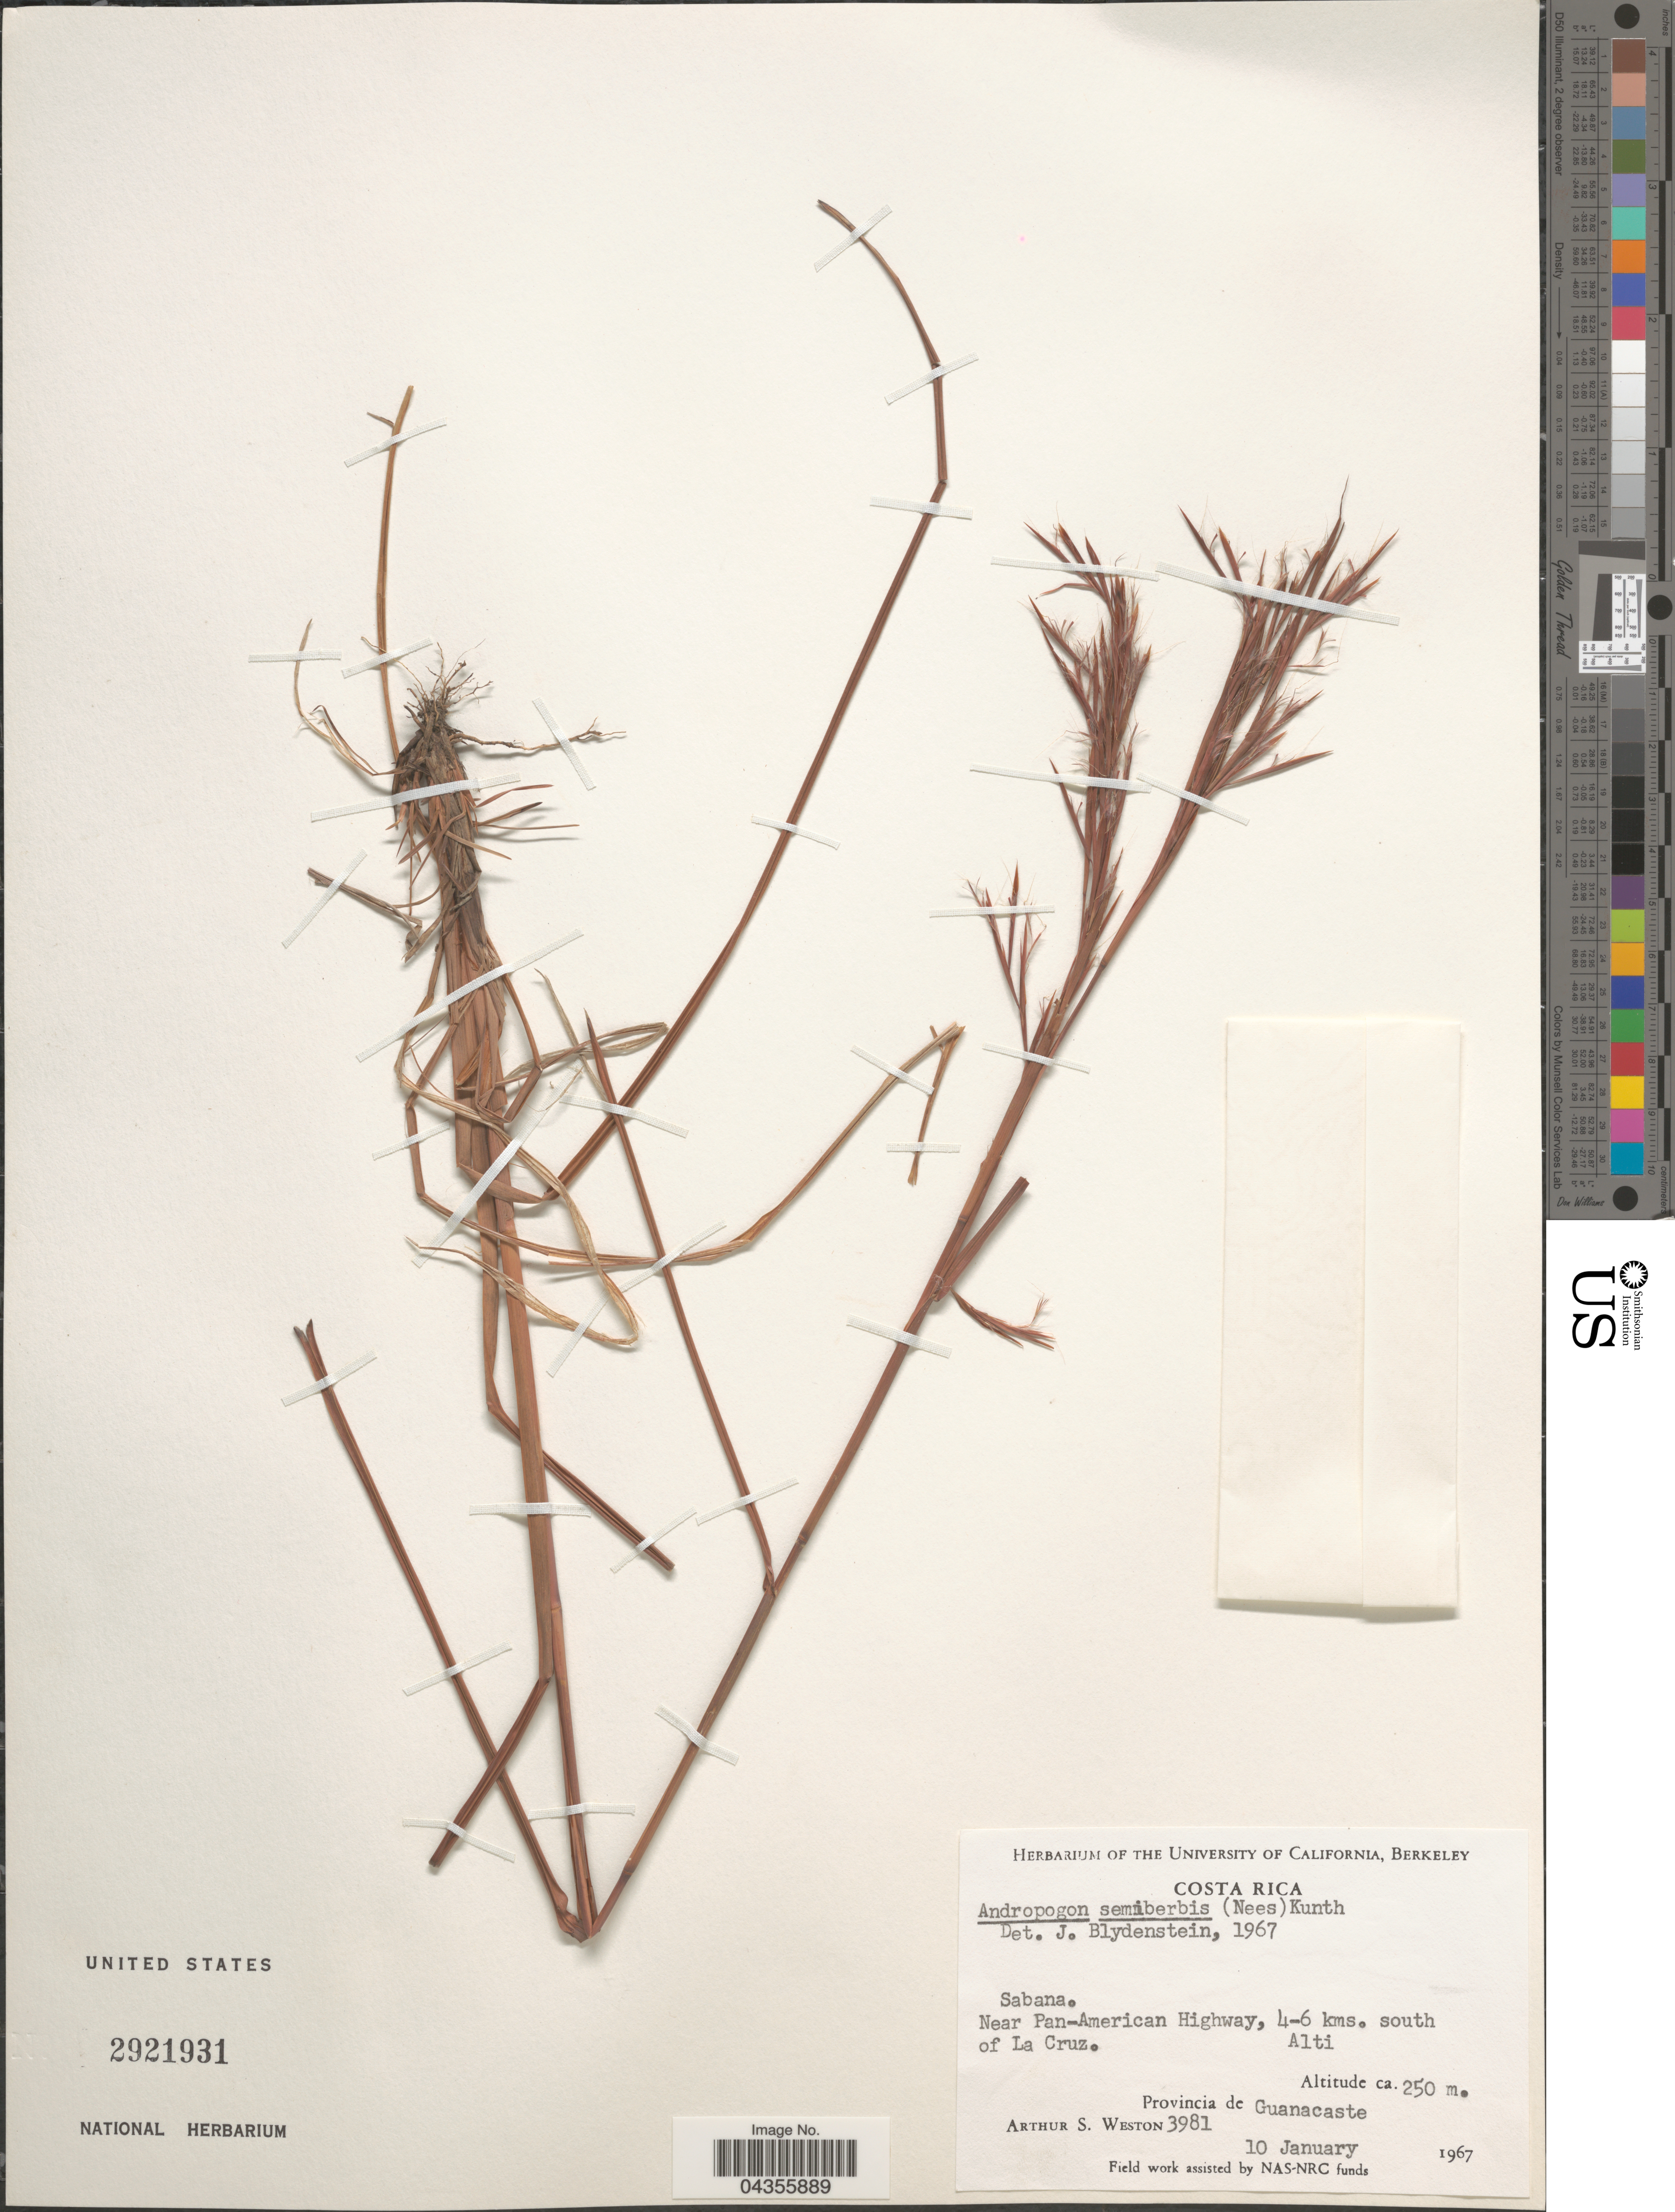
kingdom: Plantae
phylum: Tracheophyta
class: Liliopsida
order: Poales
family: Poaceae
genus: Schizachyrium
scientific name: Schizachyrium sanguineum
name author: (Retz.) Alston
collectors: A. Weston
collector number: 3981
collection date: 1967-01-10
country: Costa Rica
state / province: Guanacaste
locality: Near Pan-American Highway, 4-6 kms. south of La Cruz.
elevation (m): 250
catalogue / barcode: US 2921931